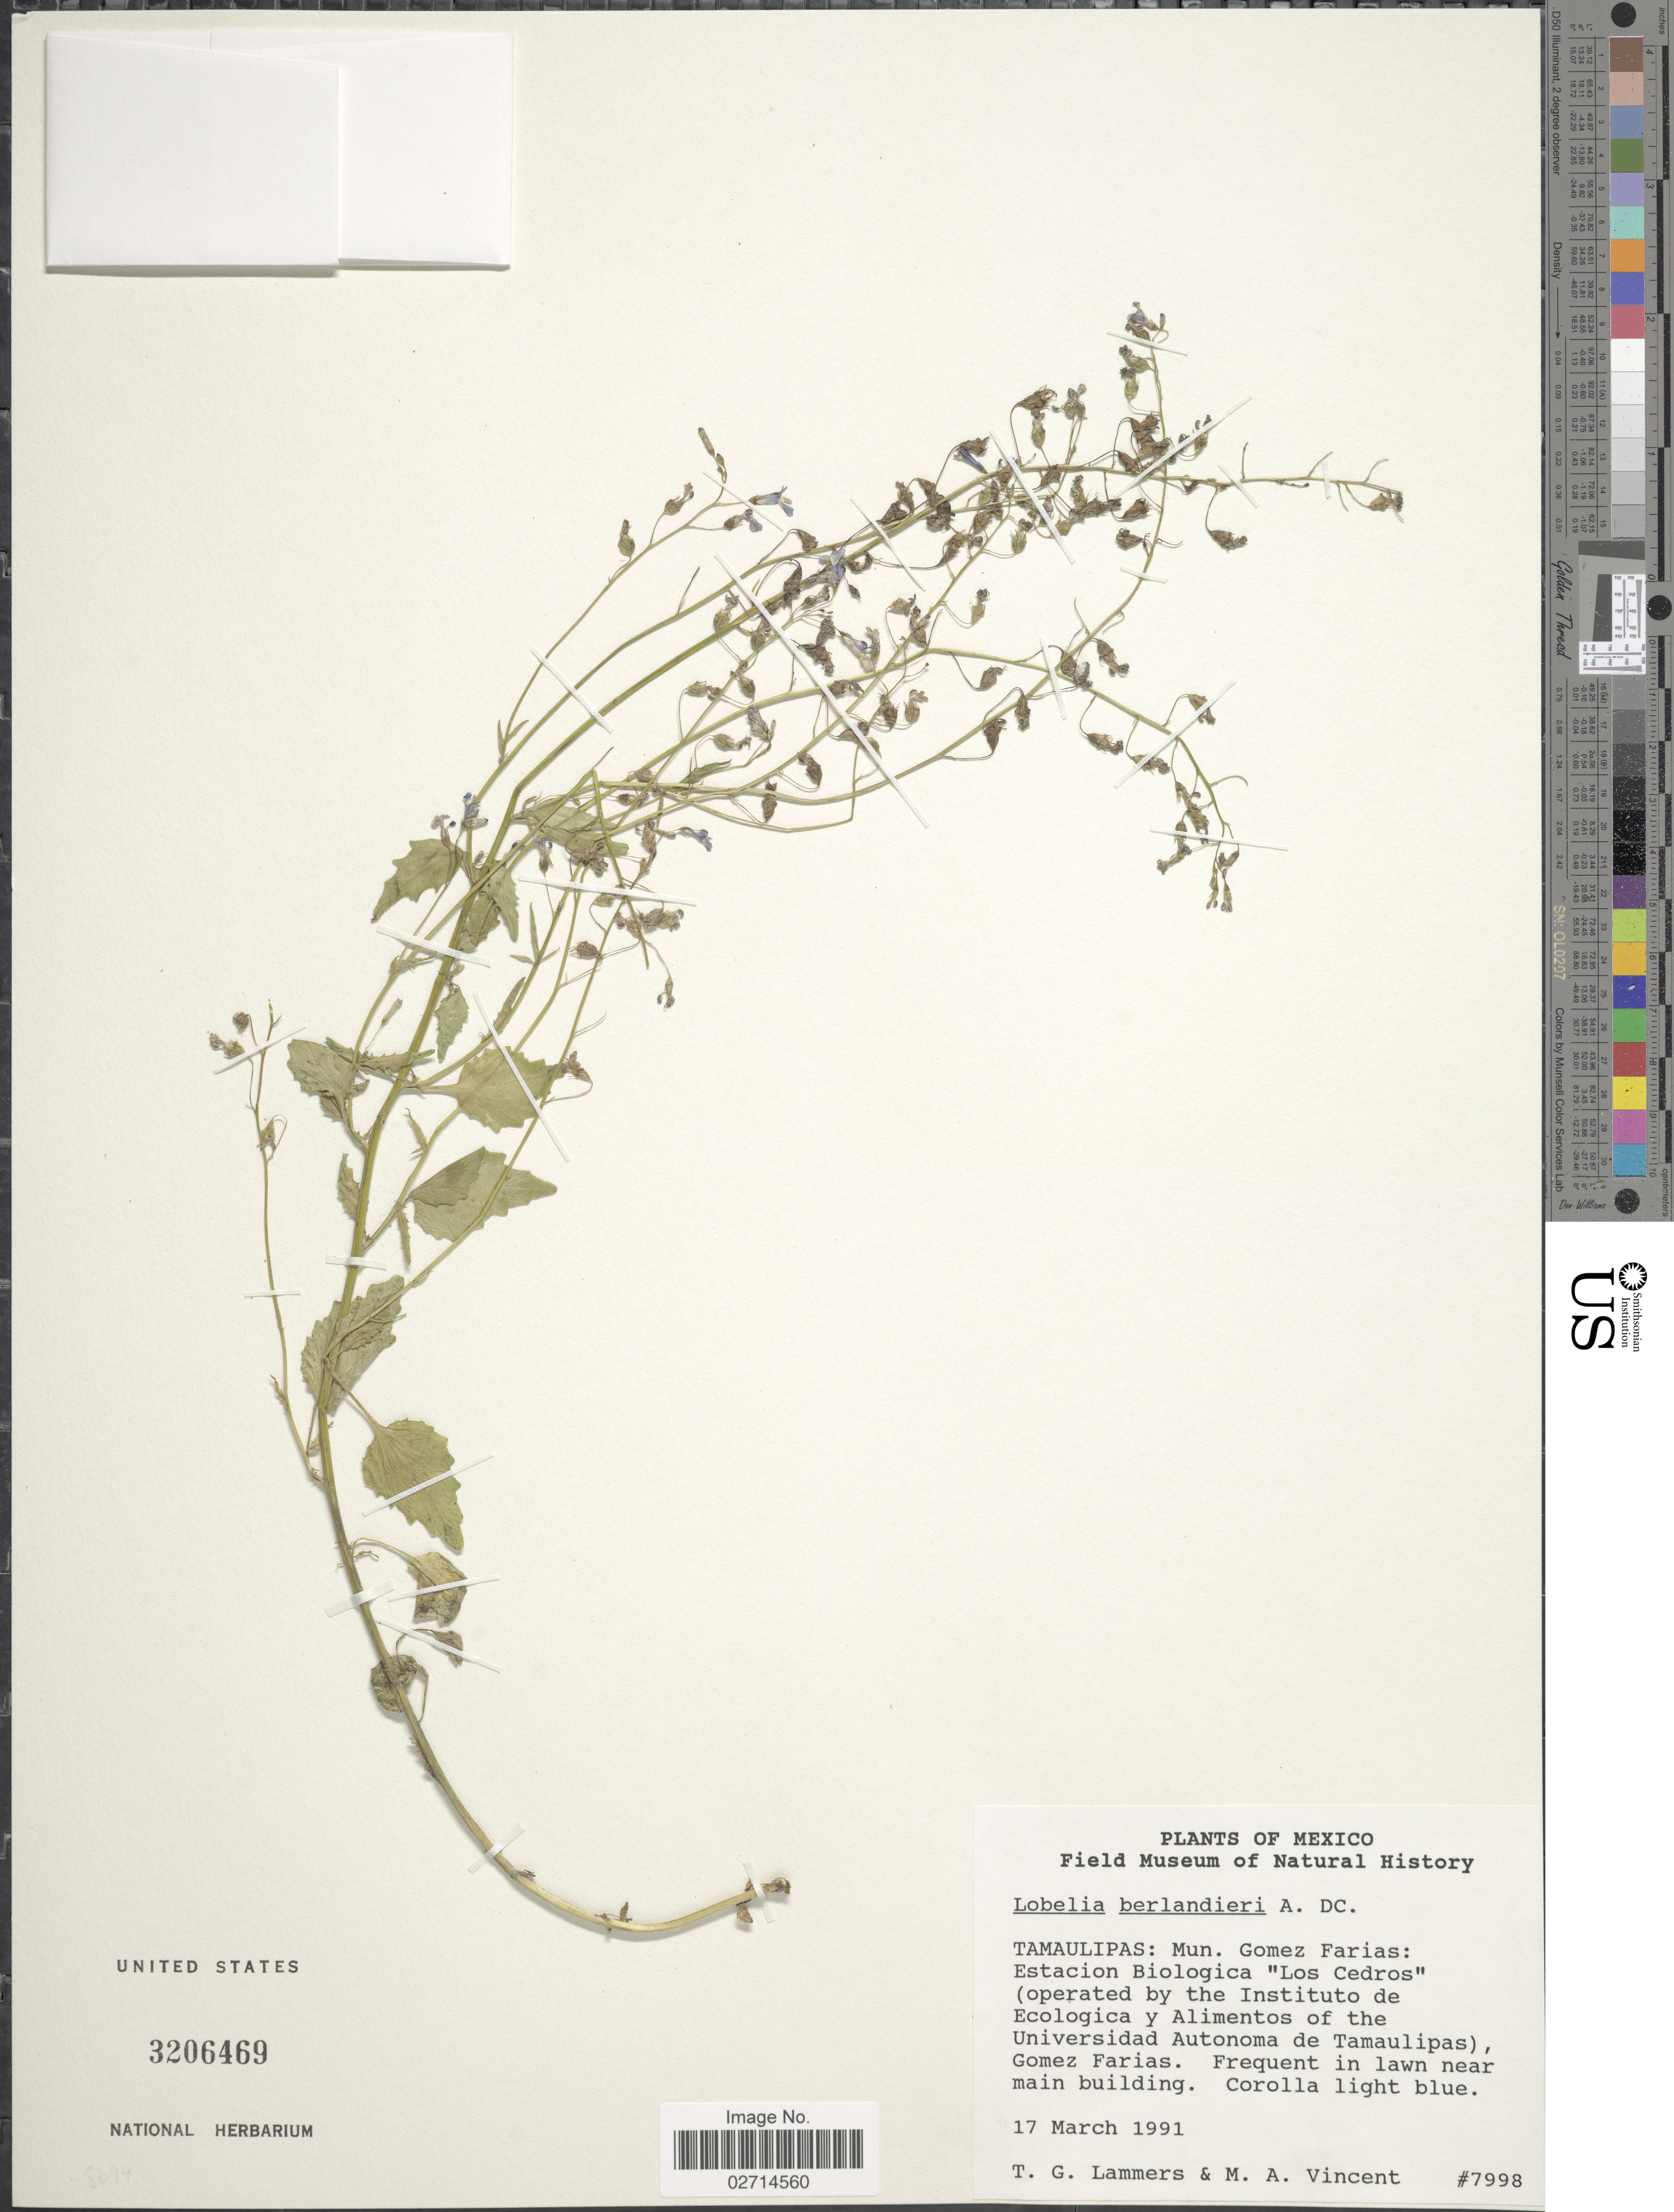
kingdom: Plantae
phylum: Tracheophyta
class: Magnoliopsida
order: Asterales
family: Campanulaceae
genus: Lobelia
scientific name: Lobelia berlandieri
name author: A. DC.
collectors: T. Lammers & M. Vincent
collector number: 7998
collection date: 1991-03-17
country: Mexico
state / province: Tamaulipas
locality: Mun. Gomez Farias: Estacion Biologica "Los Cedros"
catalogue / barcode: US 3206469